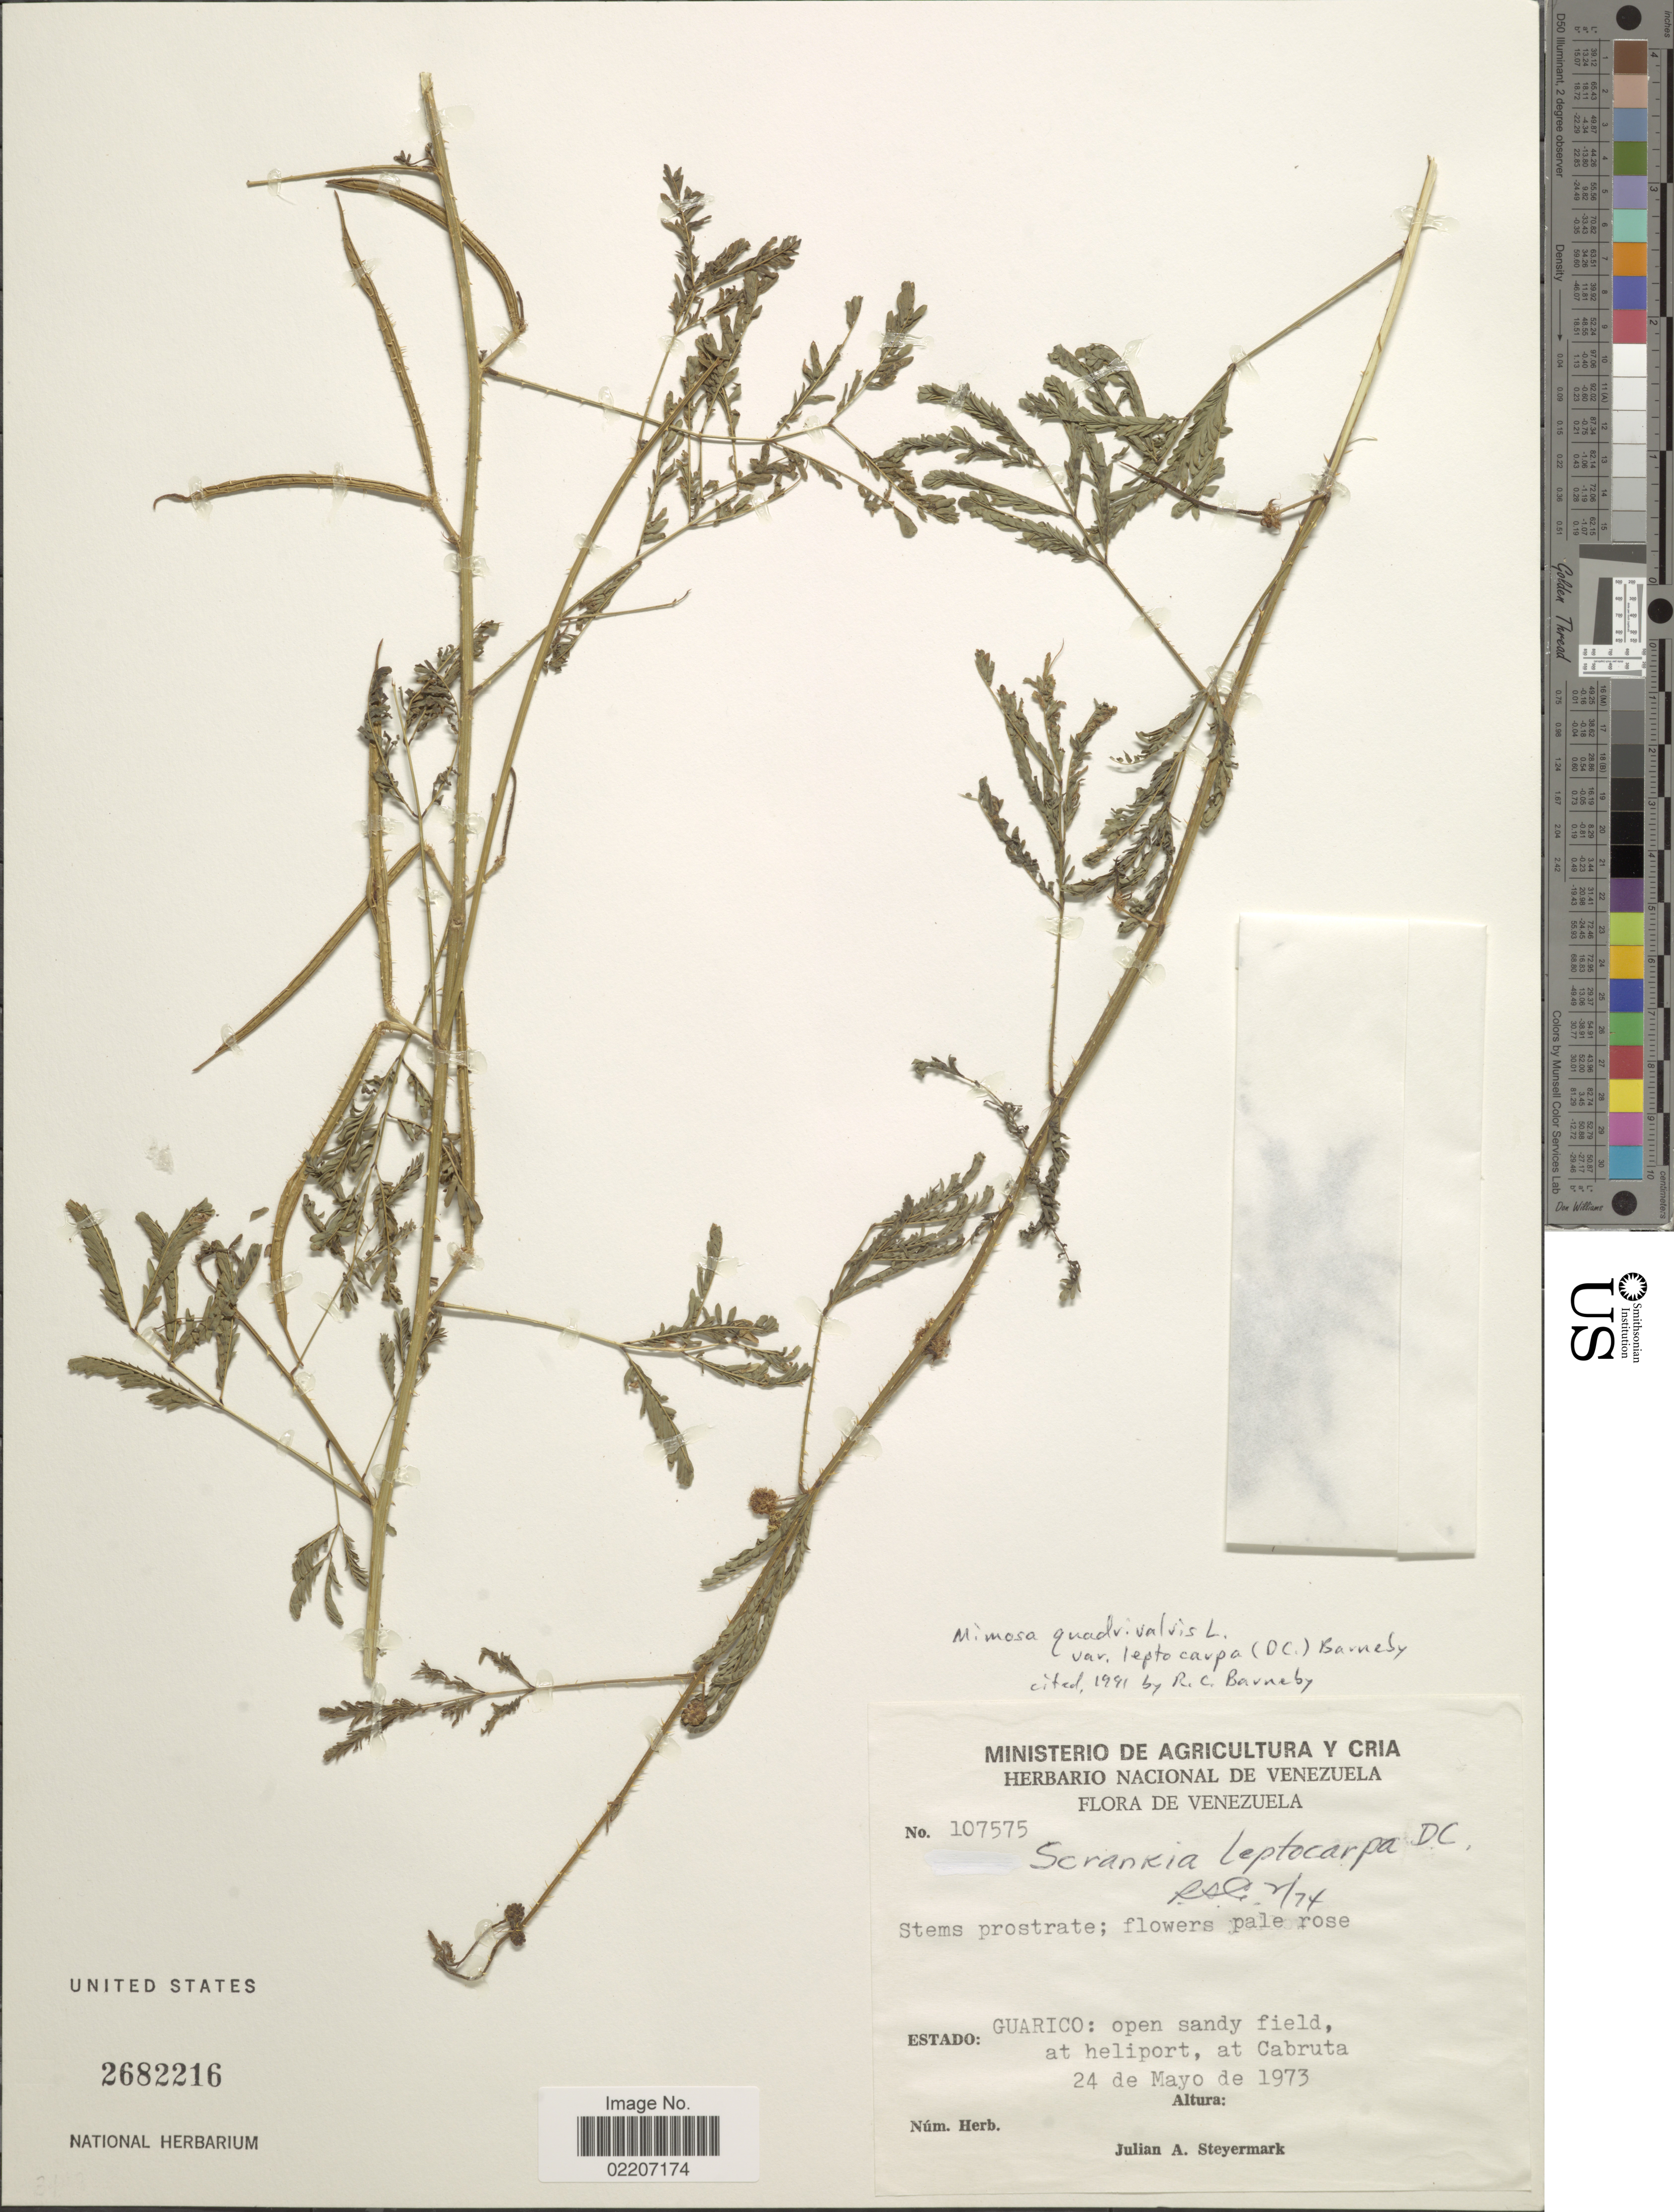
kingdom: Plantae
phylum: Tracheophyta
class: Magnoliopsida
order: Fabales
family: Fabaceae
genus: Mimosa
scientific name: Mimosa candollei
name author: R. Grether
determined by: Strong, Mark T., (BOT), Smithsonian Institution - National Museum of Natural History (UNITED STATES)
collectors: J. Steyermark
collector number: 107575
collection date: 1973-05-24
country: Venezuela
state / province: Guárico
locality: Estado Guarico: open sandy field, at heliport, at Cabruta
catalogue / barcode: US 2682216